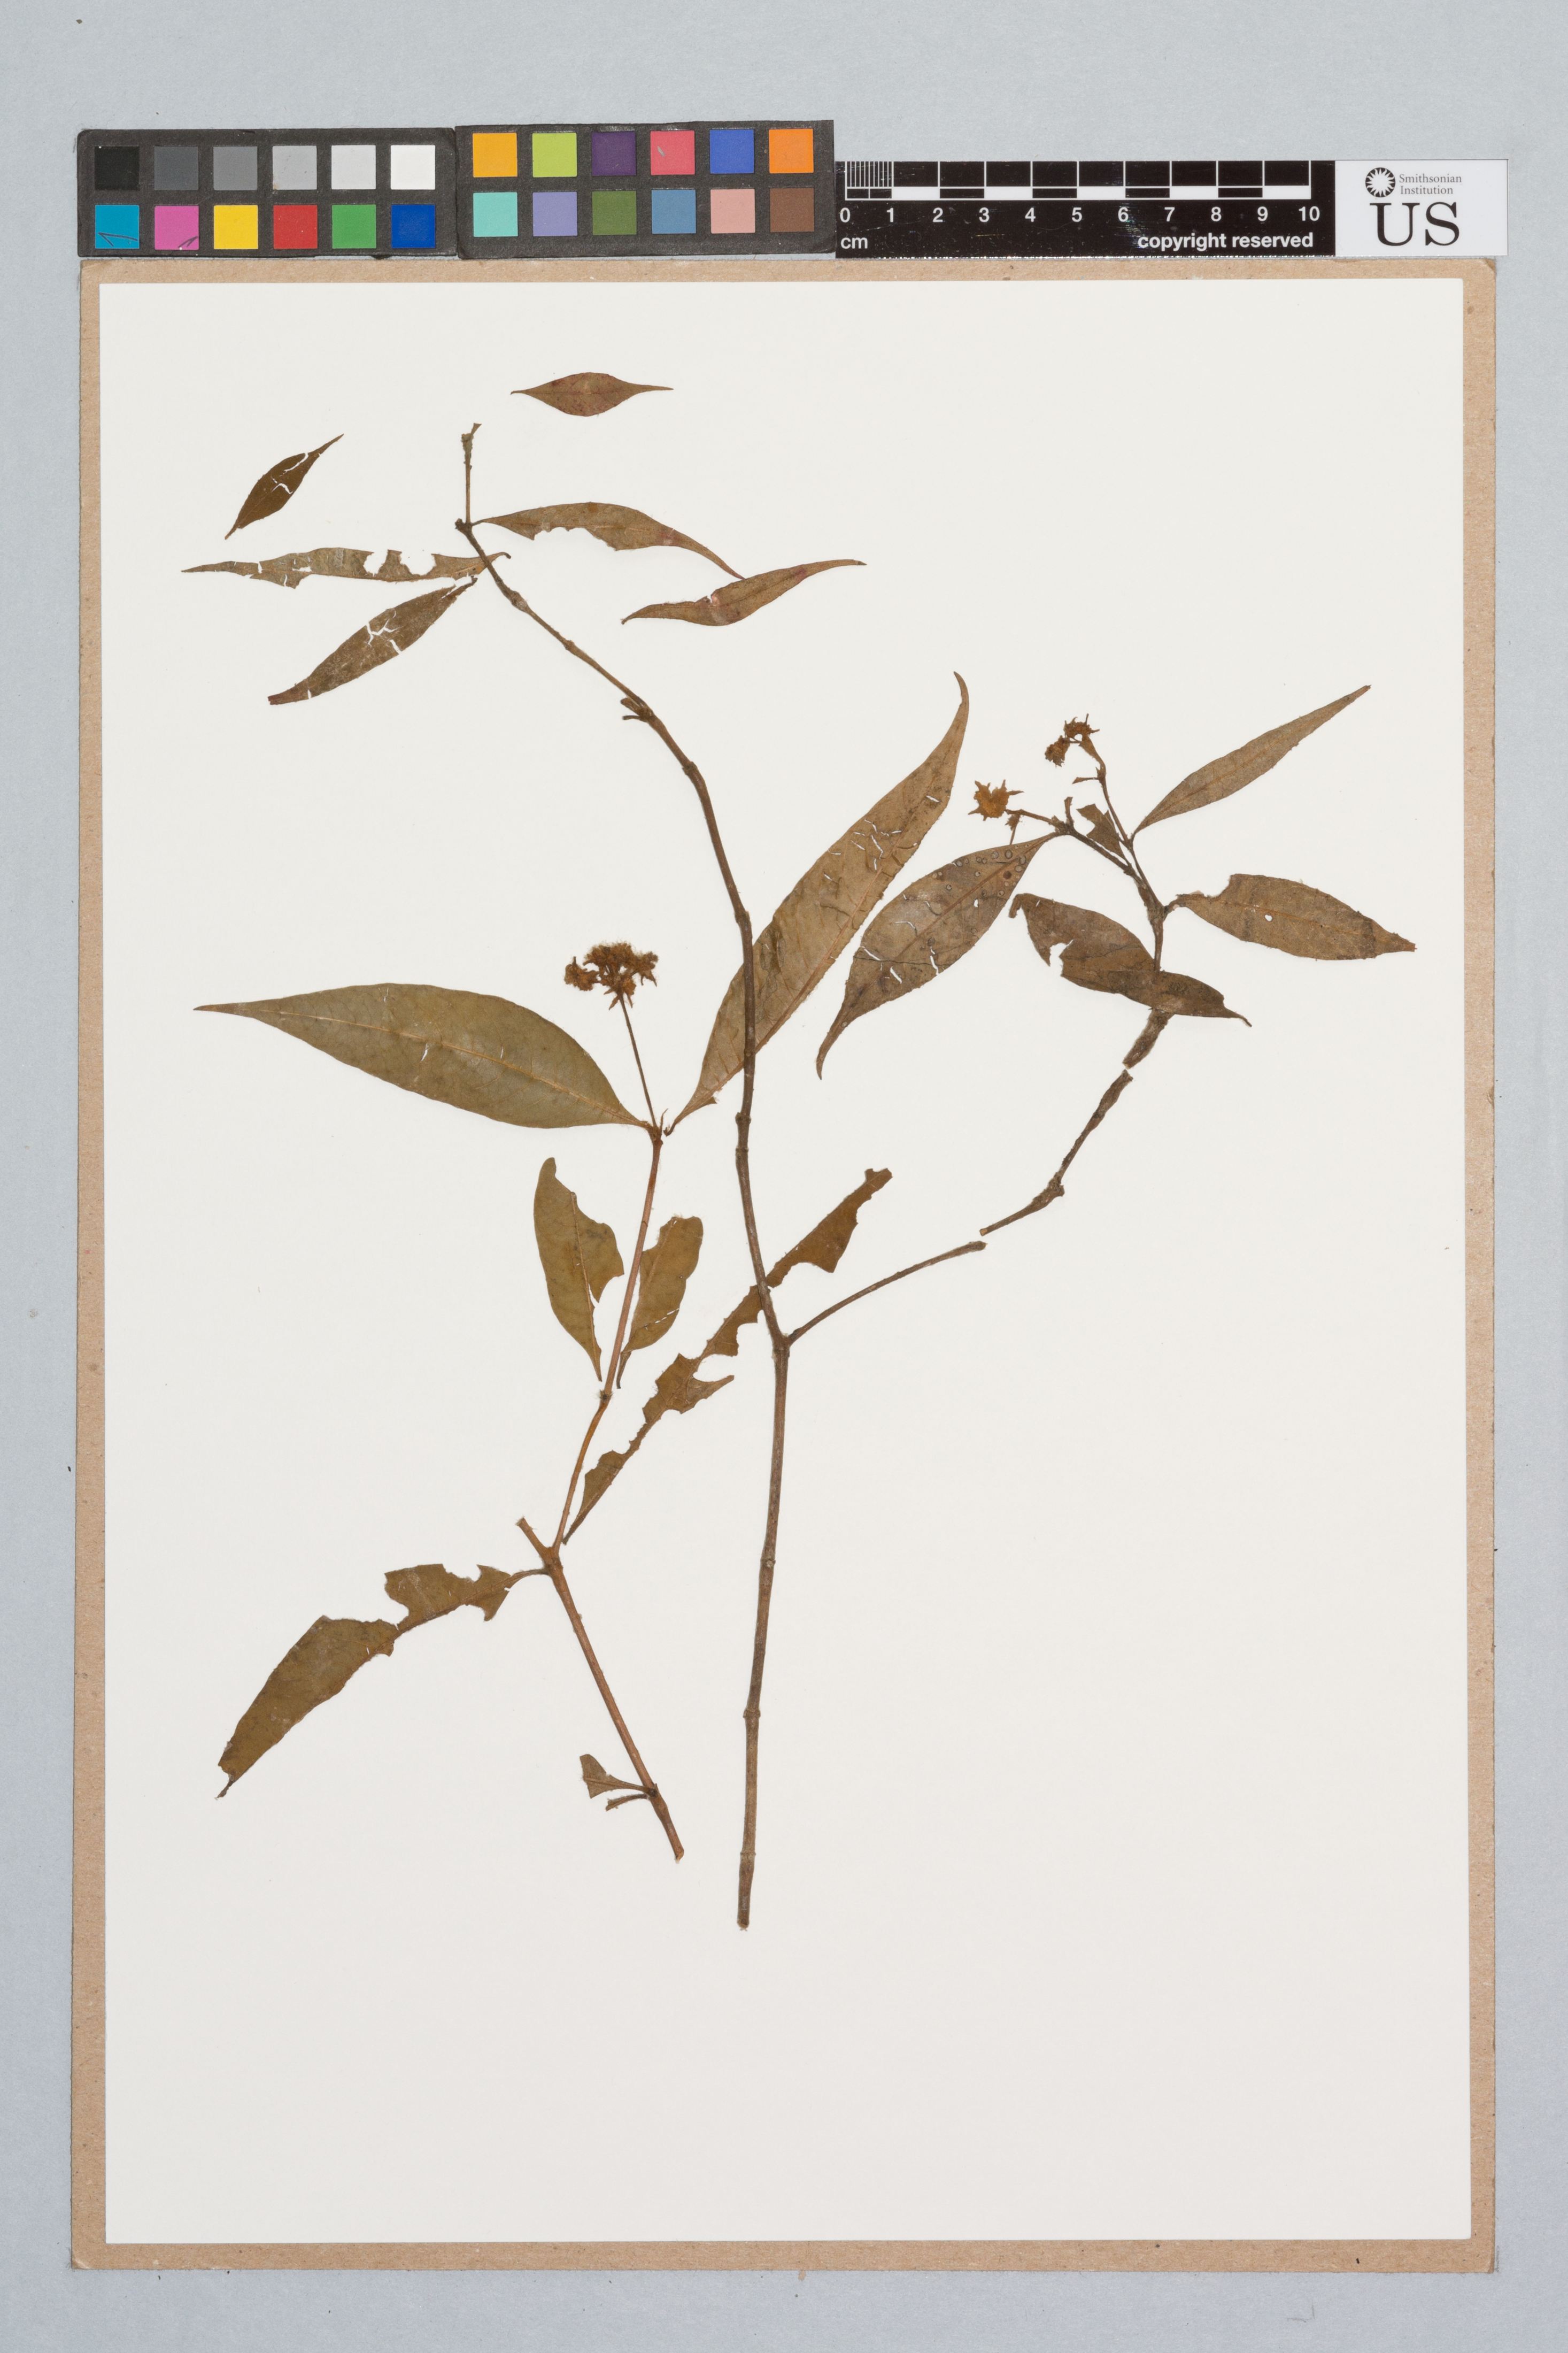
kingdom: Plantae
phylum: Tracheophyta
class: Magnoliopsida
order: Gentianales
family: Rubiaceae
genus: Psychotria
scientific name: Psychotria hoffmannseggiana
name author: (Willd. ex Roem. & Schult.) Müll. Arg.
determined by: Taylor, Charlotte M.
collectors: T. Henkel, M. Chin & W. Ryan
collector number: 1035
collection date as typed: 28 January 1993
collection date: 1993-01-28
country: Guyana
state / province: Potaro-Siparuni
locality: Pakaraima Mts, S rim, summit ridge, Cipo Mt, ±2-4 km from headwaters of Cipo Creek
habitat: Low forest to 10 m, 2 stories; sandstone soils, overhangs and cliff edges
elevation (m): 1250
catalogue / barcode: US 3315731